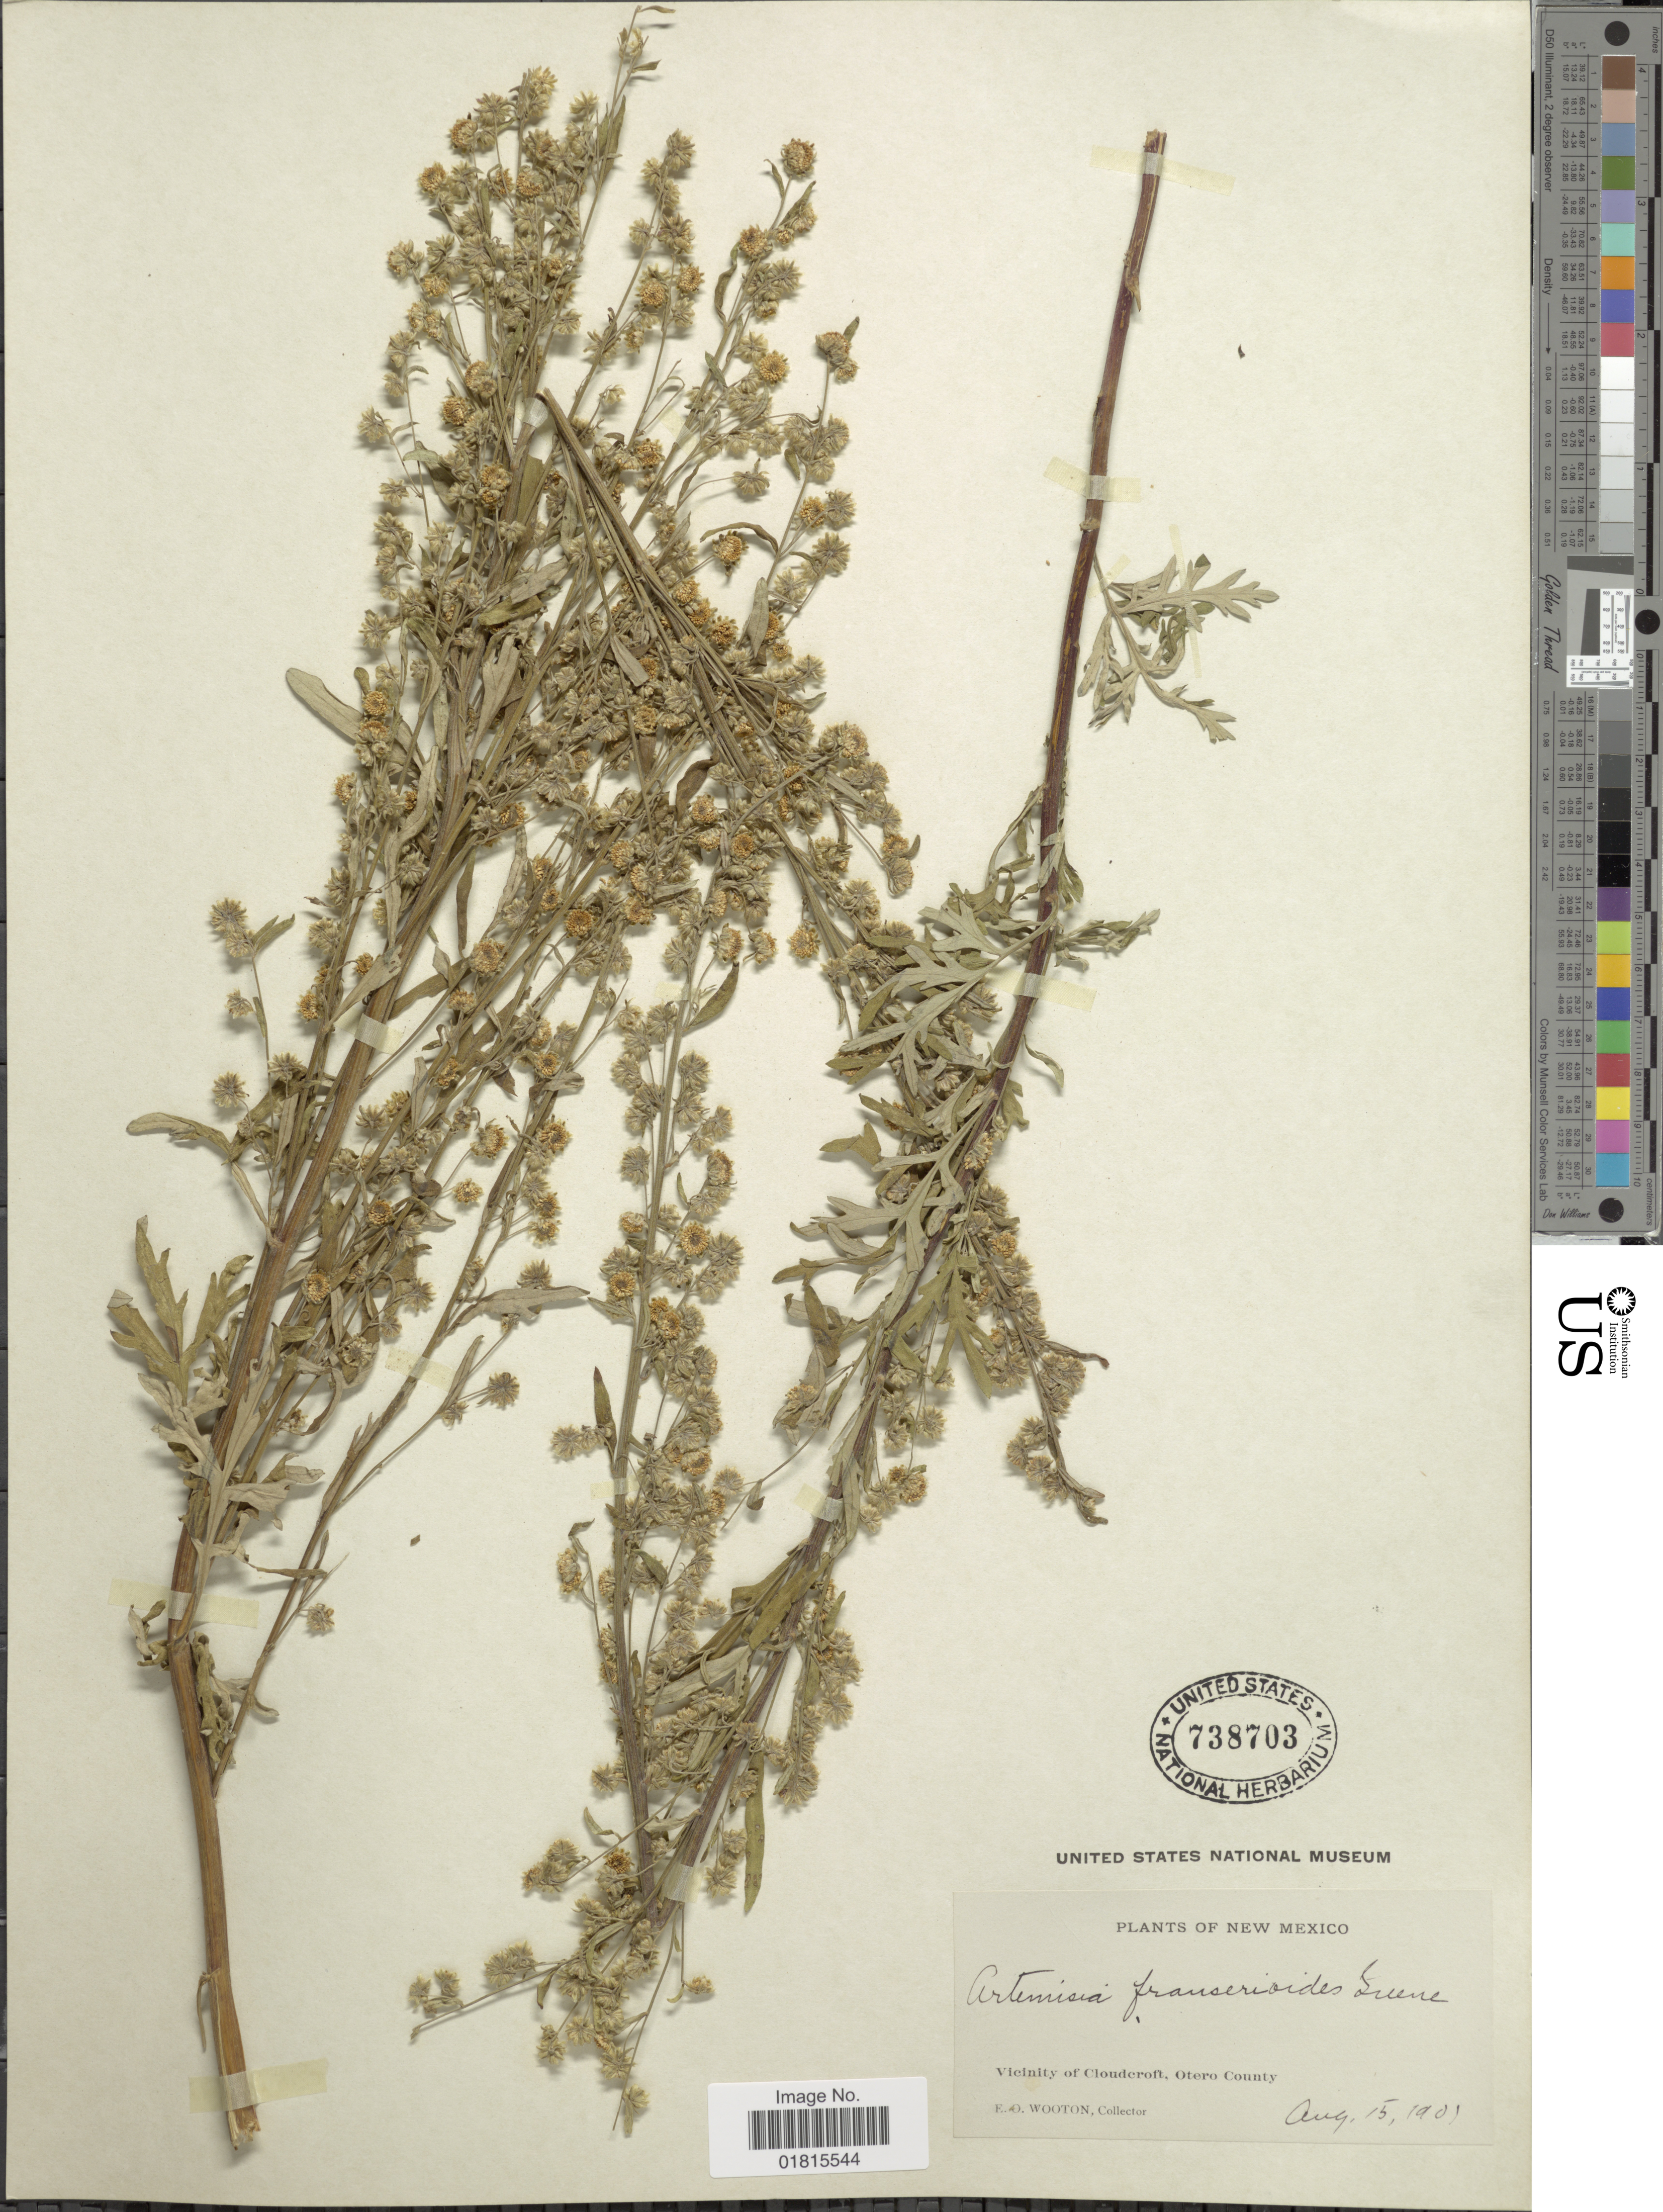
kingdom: Plantae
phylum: Tracheophyta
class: Magnoliopsida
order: Asterales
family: Asteraceae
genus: Artemisia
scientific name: Artemisia franserioides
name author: Greene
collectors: E. O. Wooton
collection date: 1901-08-15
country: United States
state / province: New Mexico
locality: Vicinity of Cloudcroft, Otero County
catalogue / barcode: US 738703